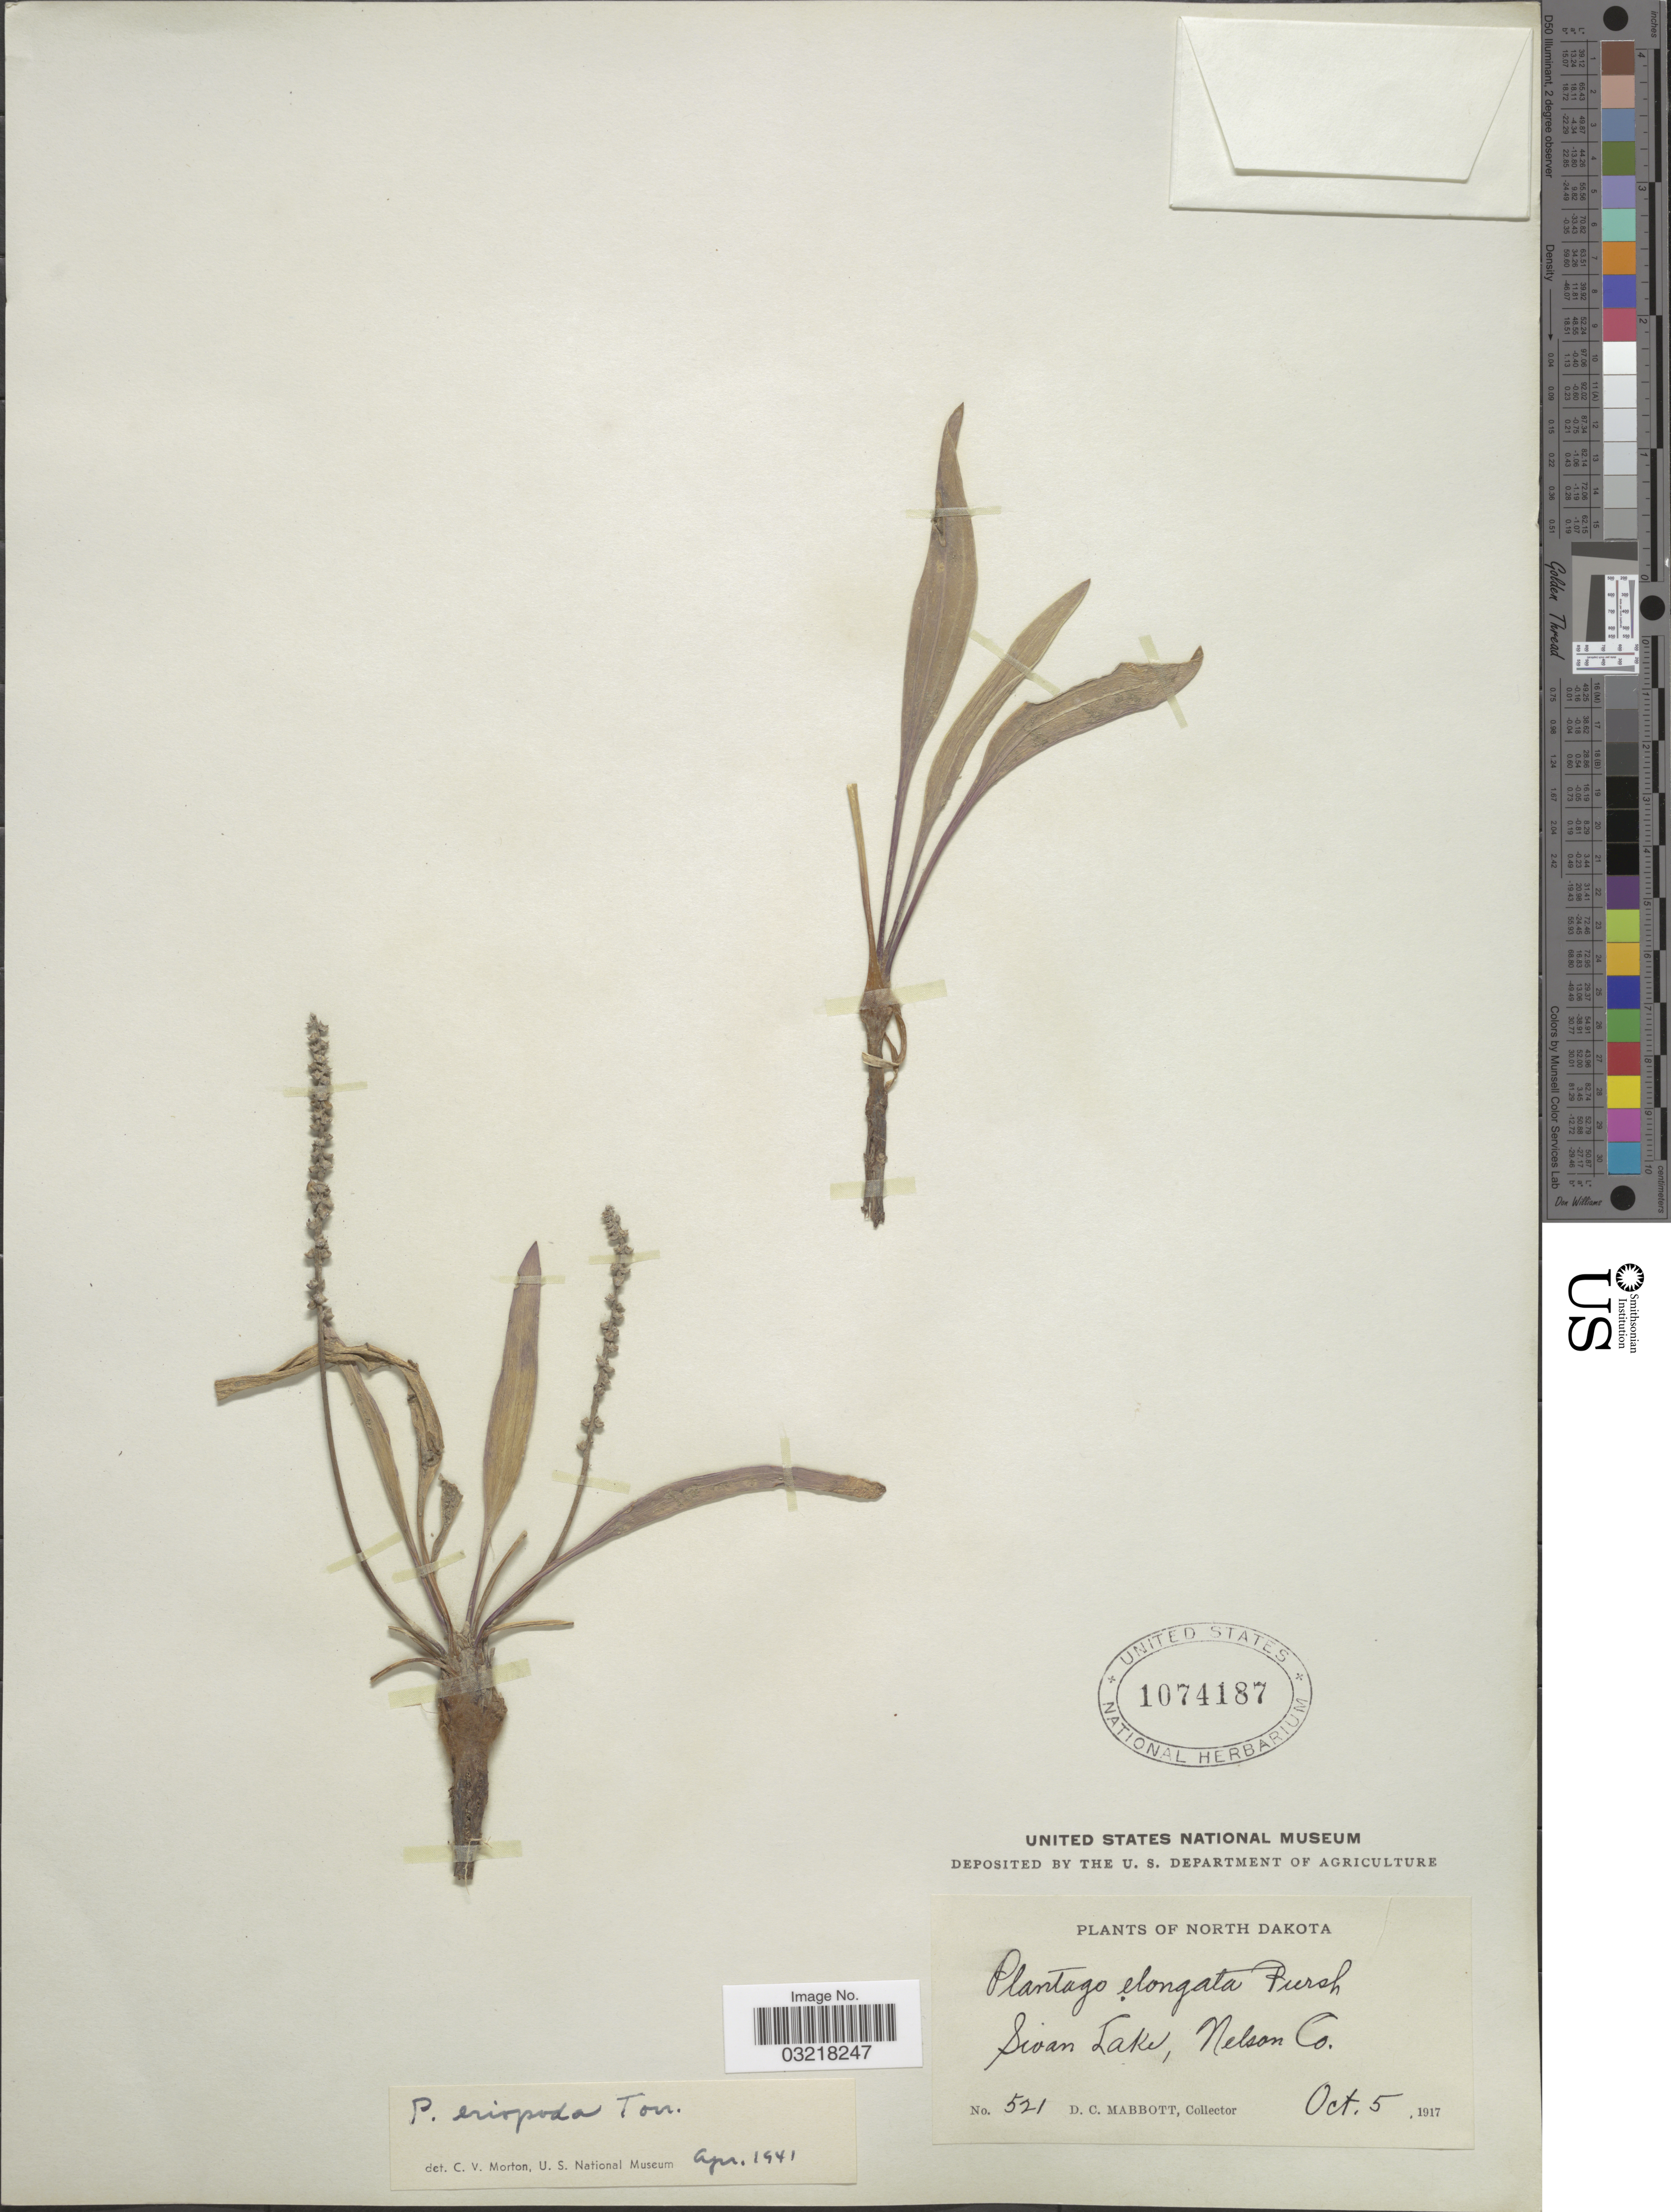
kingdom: Plantae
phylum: Tracheophyta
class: Magnoliopsida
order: Lamiales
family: Plantaginaceae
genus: Plantago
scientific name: Plantago eriopoda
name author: Torr.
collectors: D. Mabbott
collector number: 521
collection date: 1917-10-05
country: United States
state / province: North Dakota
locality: Swan Lake, Nelson Co.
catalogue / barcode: US 1074187